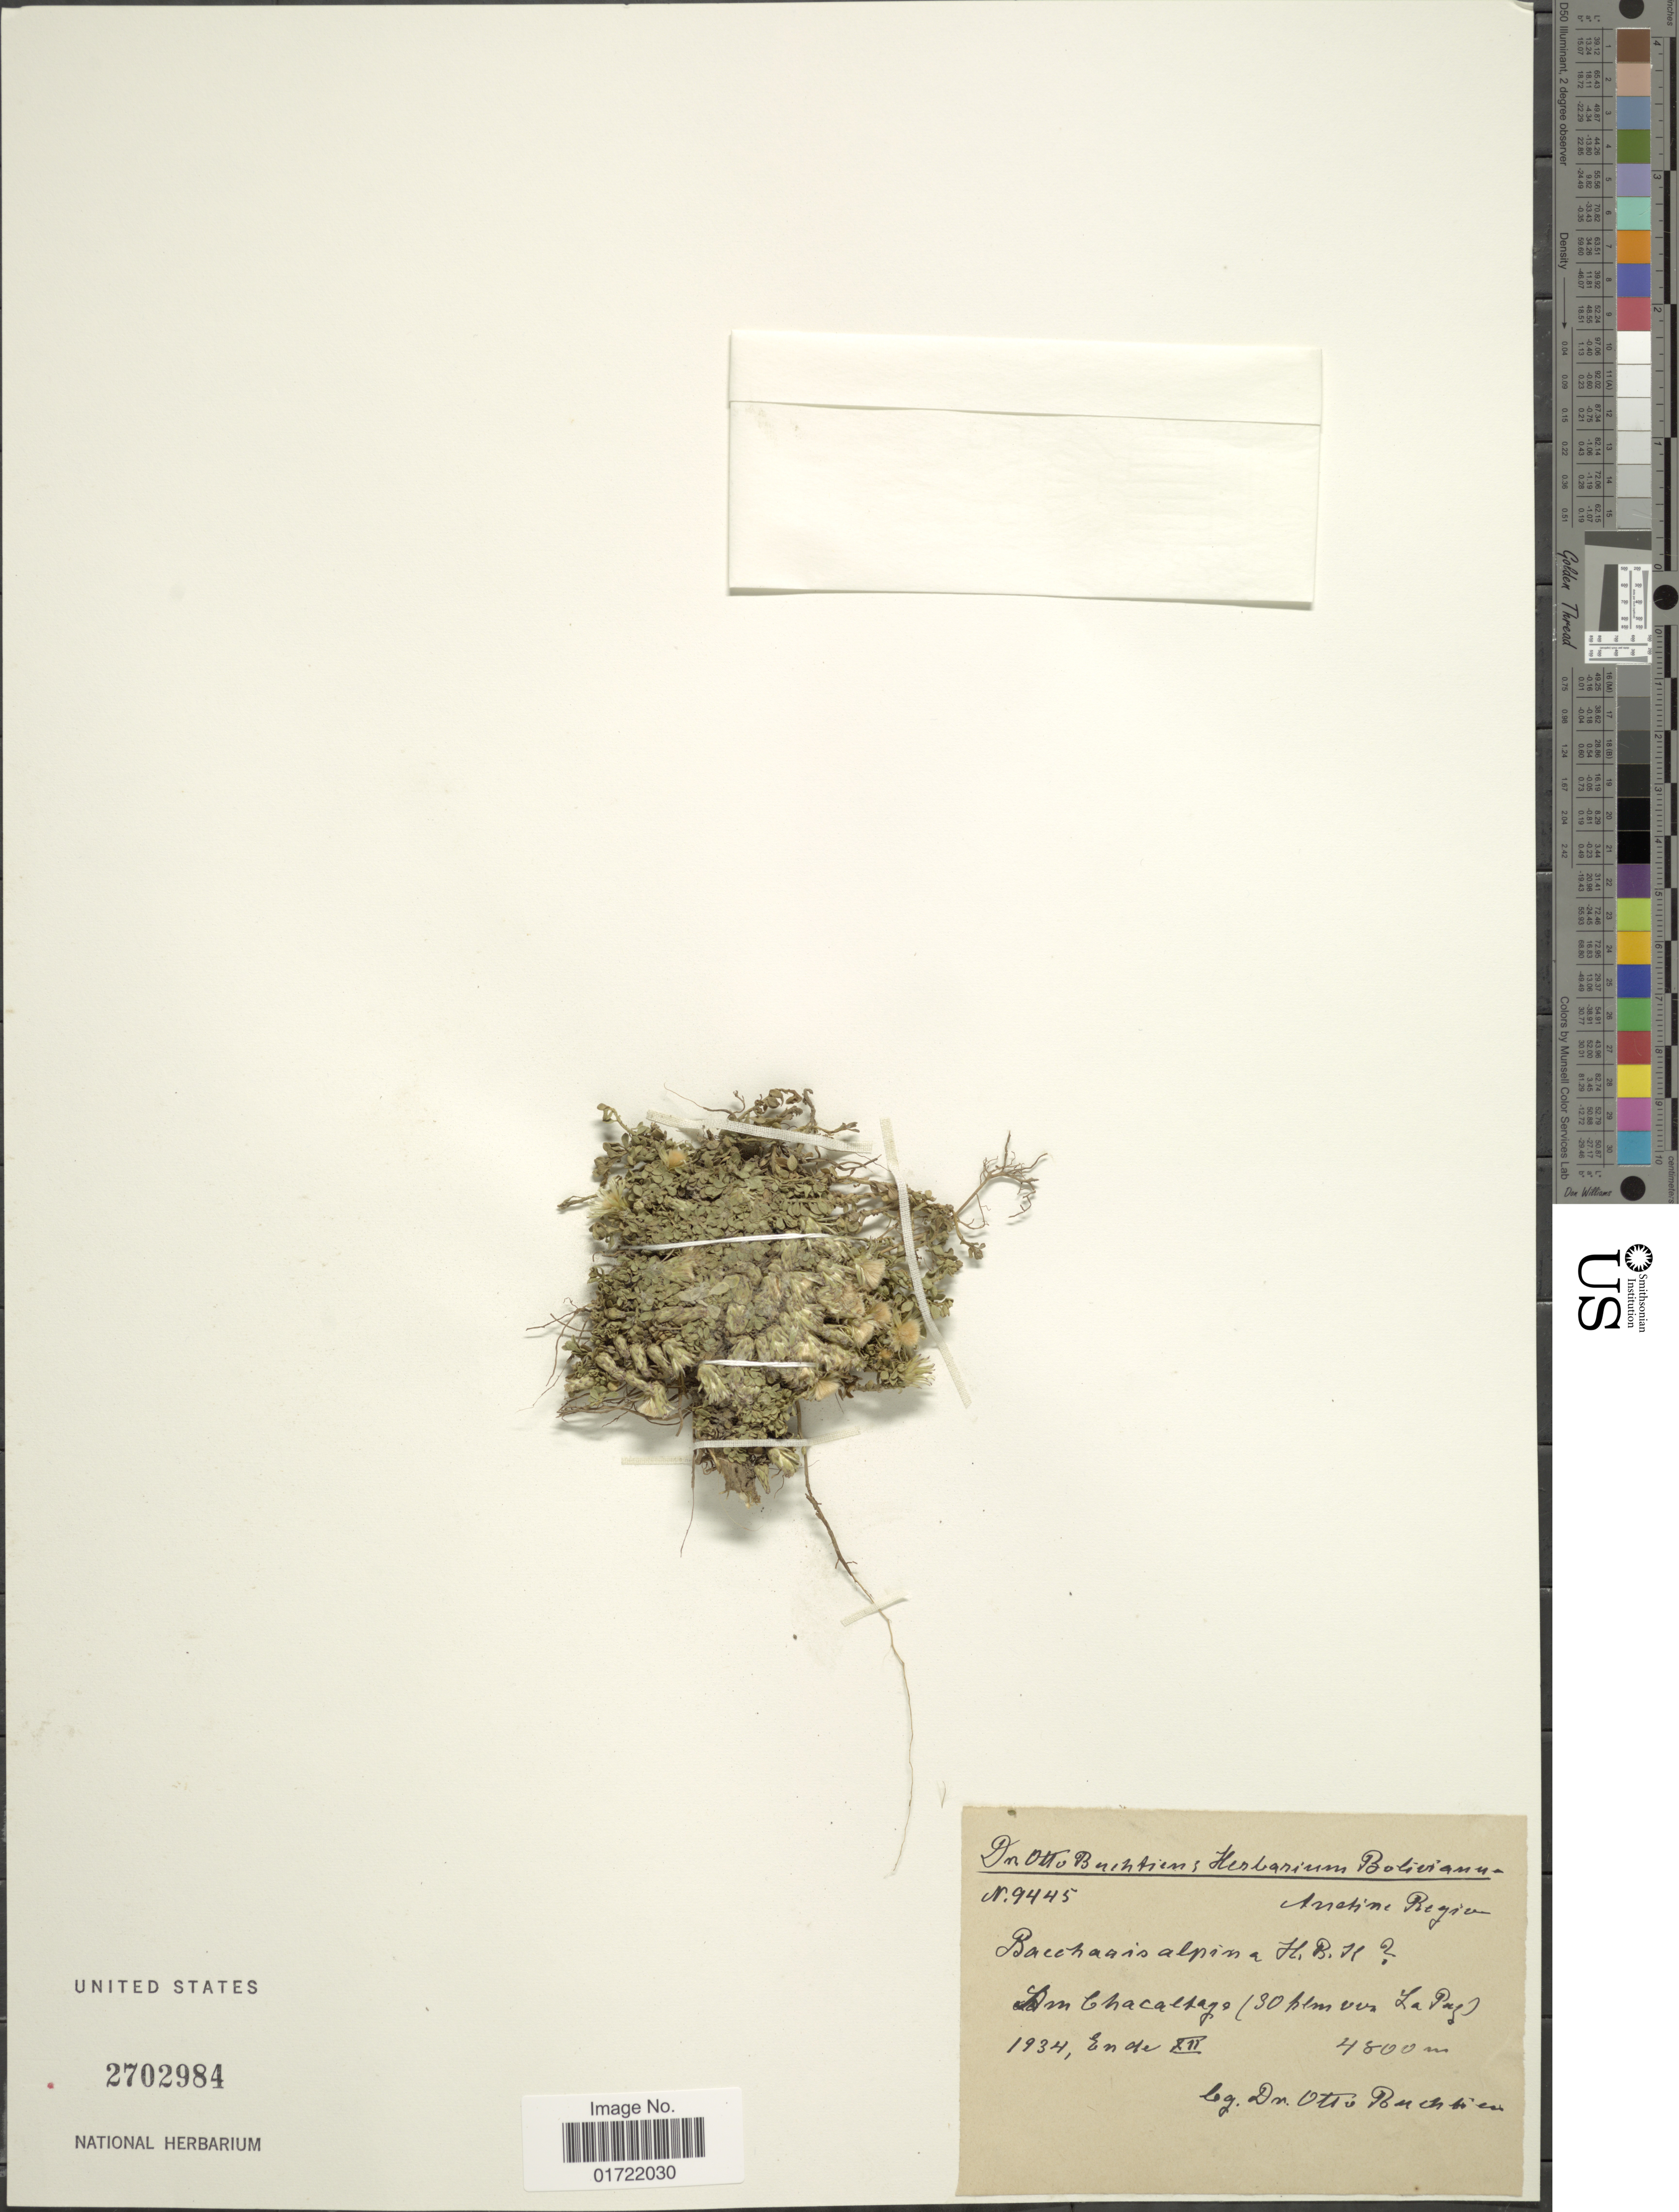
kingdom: Plantae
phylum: Tracheophyta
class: Magnoliopsida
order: Asterales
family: Asteraceae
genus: Baccharis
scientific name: Baccharis caespitosa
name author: (Ruiz & Pav.) Pers.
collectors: O. Buchtien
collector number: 9445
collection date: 1934-12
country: Bolivia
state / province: La Paz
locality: Chacaltaya (30 km from La Paz)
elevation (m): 4800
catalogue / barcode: US 2702984